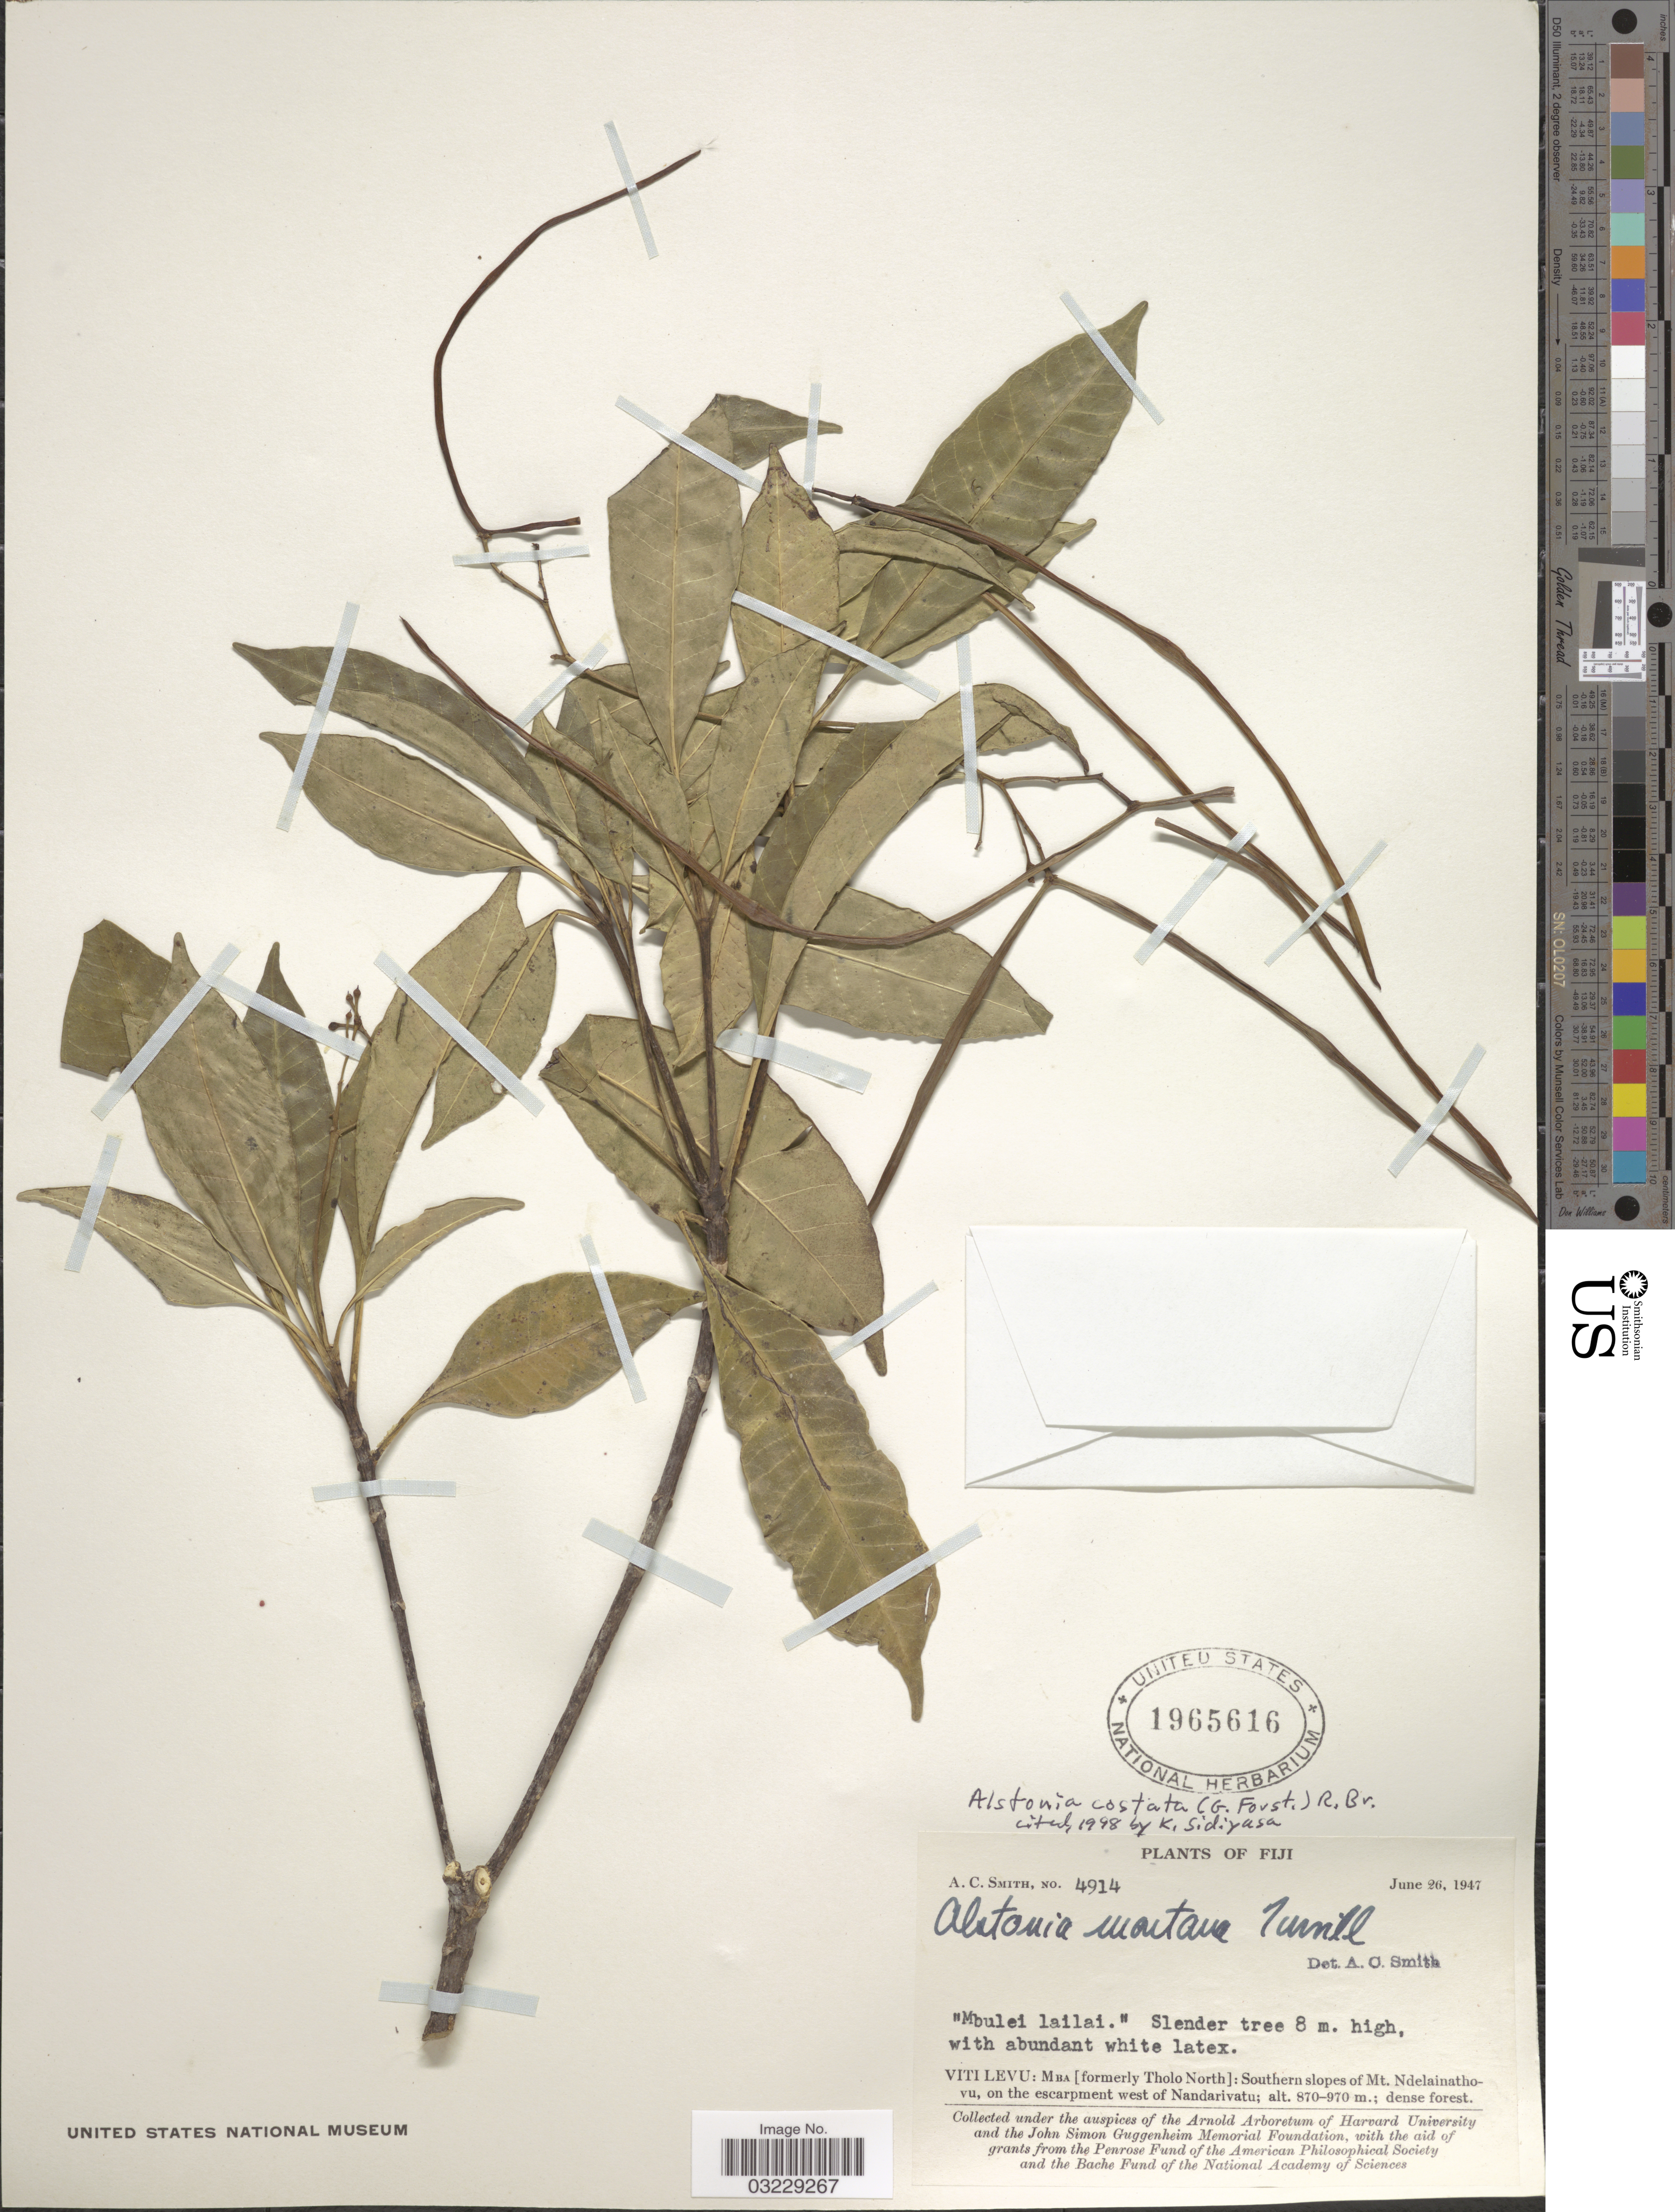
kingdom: Plantae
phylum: Tracheophyta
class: Magnoliopsida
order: Gentianales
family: Apocynaceae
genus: Alstonia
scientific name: Alstonia costata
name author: (G. Forst.) R. Br.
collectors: A. C. Smith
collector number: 4914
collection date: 1947-06-26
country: Fiji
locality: Viti Levu: Mba [formerly Tholo North]: Southern slopes of Mt. Ndelainathovu, on the escarpment west of Nandarivatu.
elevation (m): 870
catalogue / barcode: US 1965616